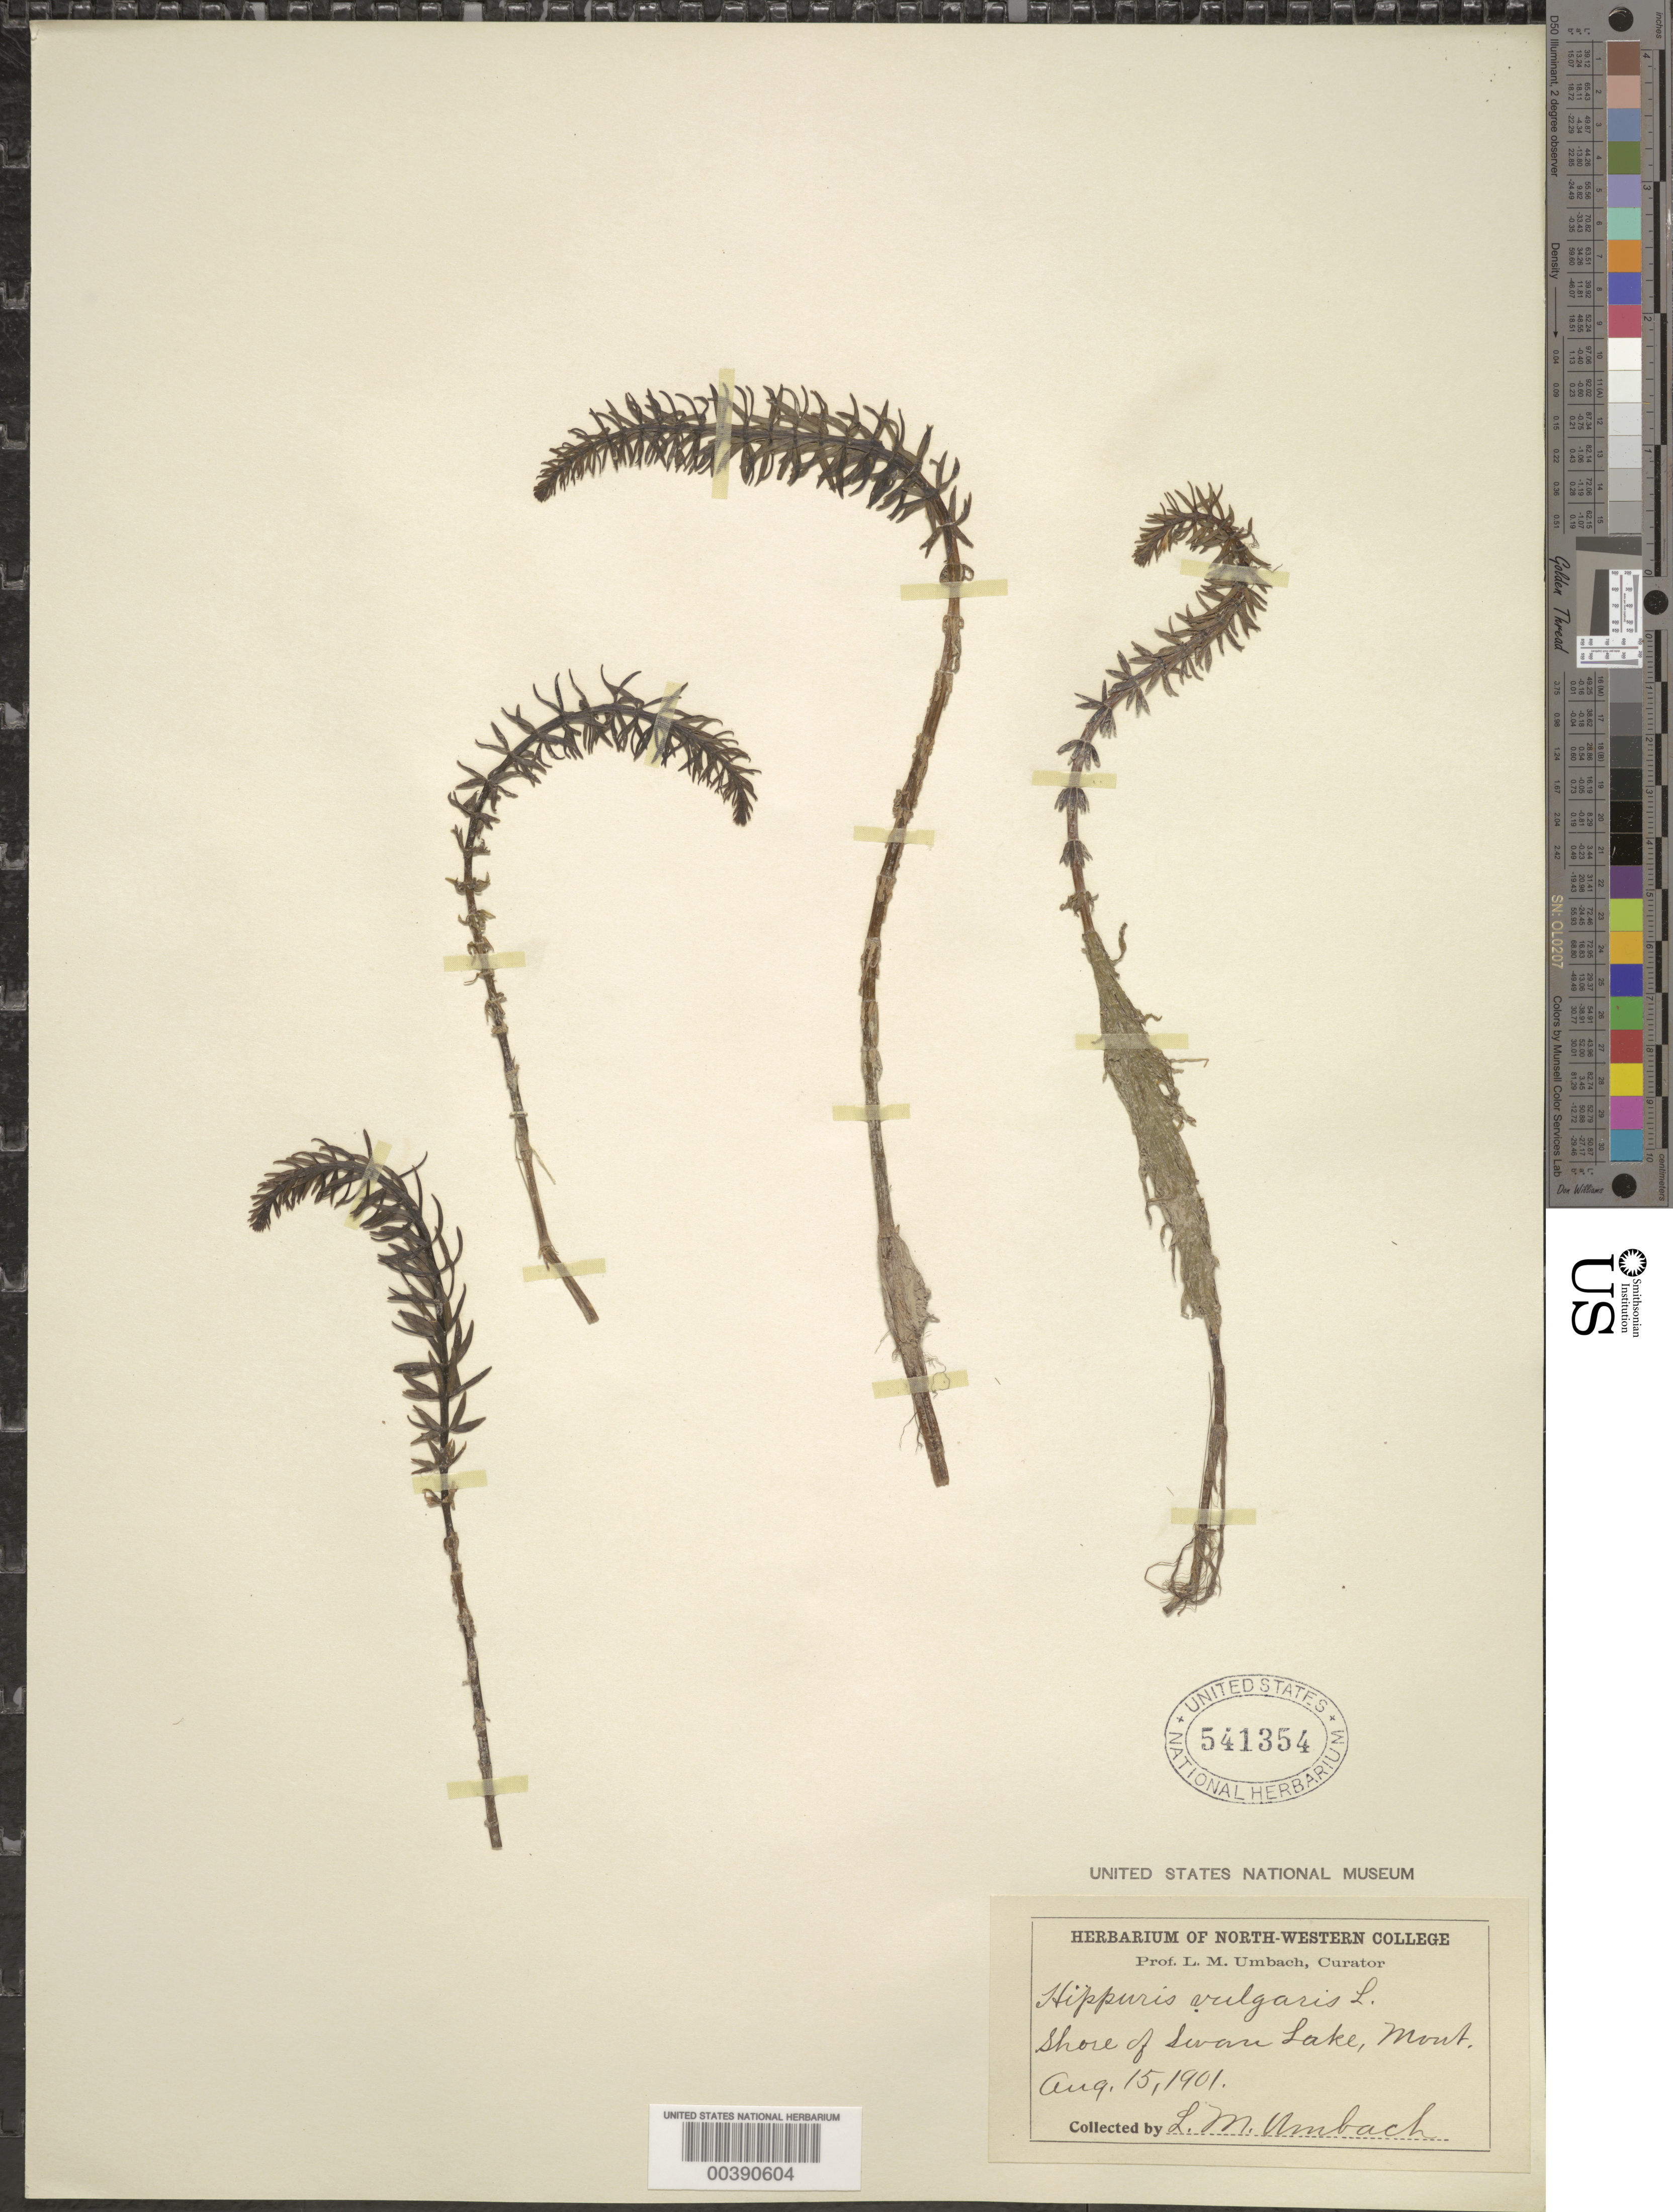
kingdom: Plantae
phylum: Tracheophyta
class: Magnoliopsida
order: Lamiales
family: Plantaginaceae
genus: Hippuris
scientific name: Hippuris vulgaris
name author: L.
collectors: L. M. Umbach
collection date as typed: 15 Aug 1901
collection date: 1901-08-15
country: United States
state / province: Montana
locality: Swan lake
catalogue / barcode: US 541354